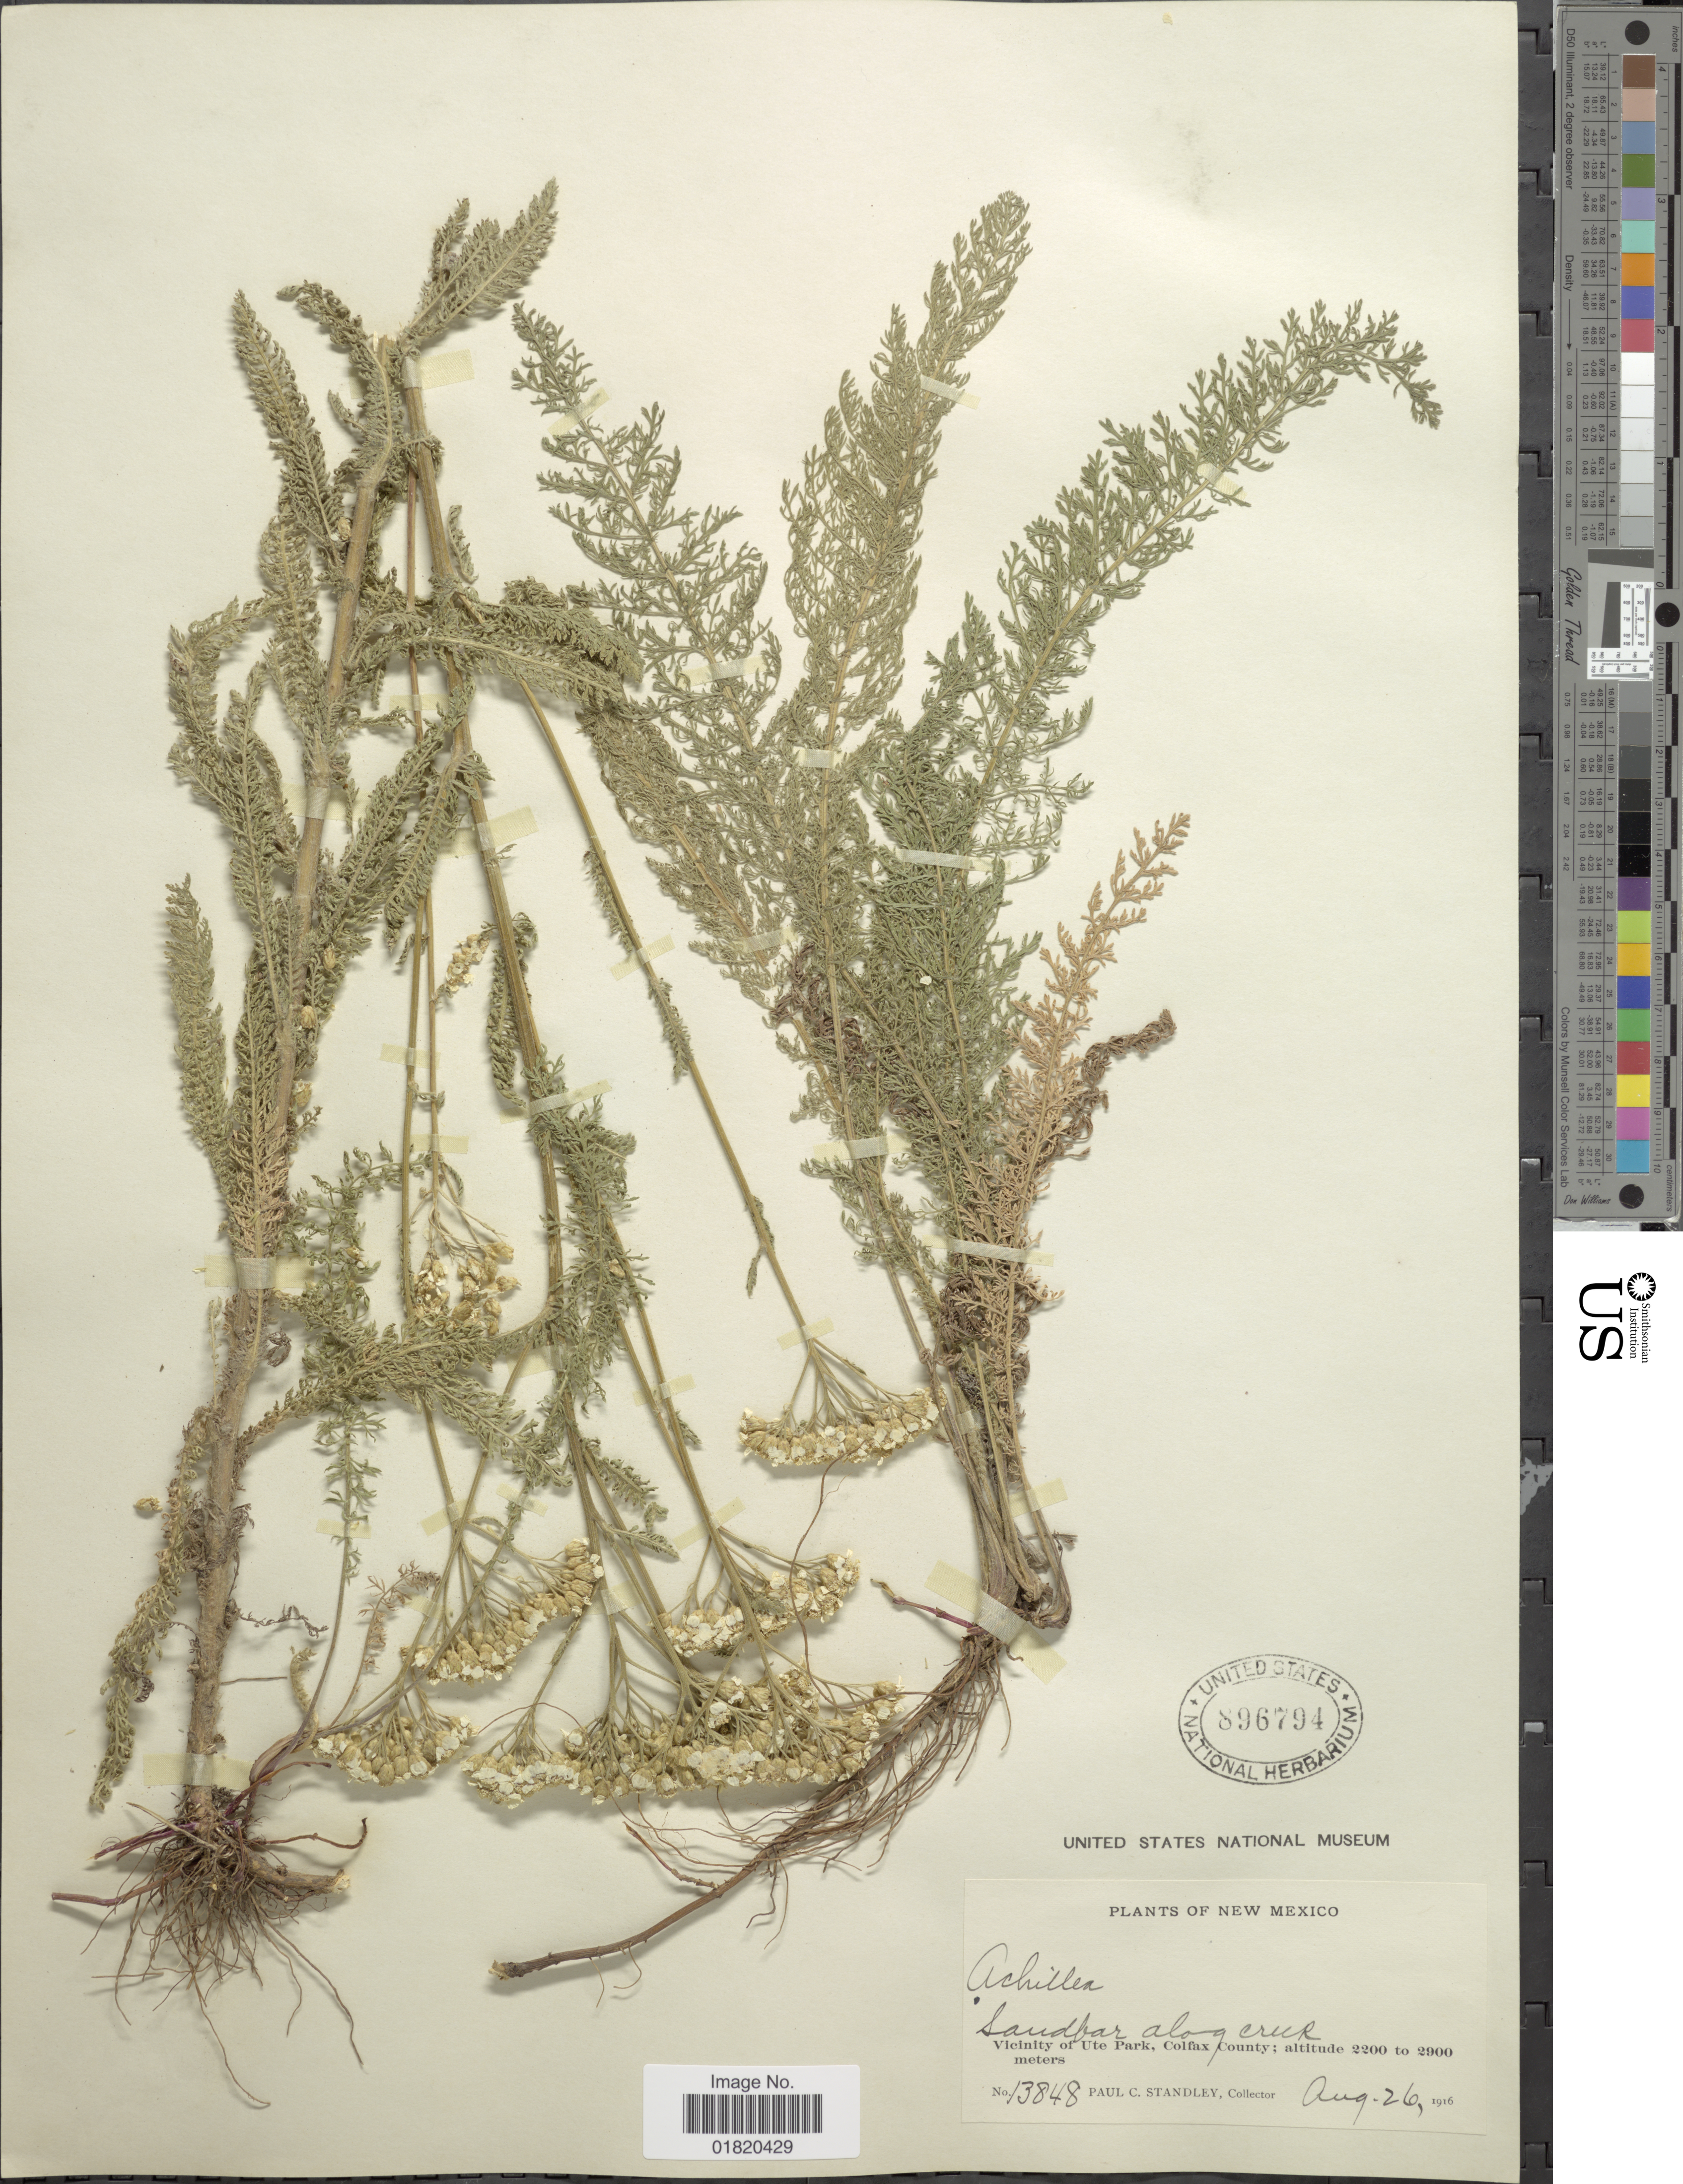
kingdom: Plantae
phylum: Tracheophyta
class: Magnoliopsida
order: Asterales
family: Asteraceae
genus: Achillea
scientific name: Achillea sp.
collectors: P. C. Standley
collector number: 13848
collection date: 1916-08-26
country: United States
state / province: New Mexico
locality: Vicinity of Ute Park, Colfax County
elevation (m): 2200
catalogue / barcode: US 896794